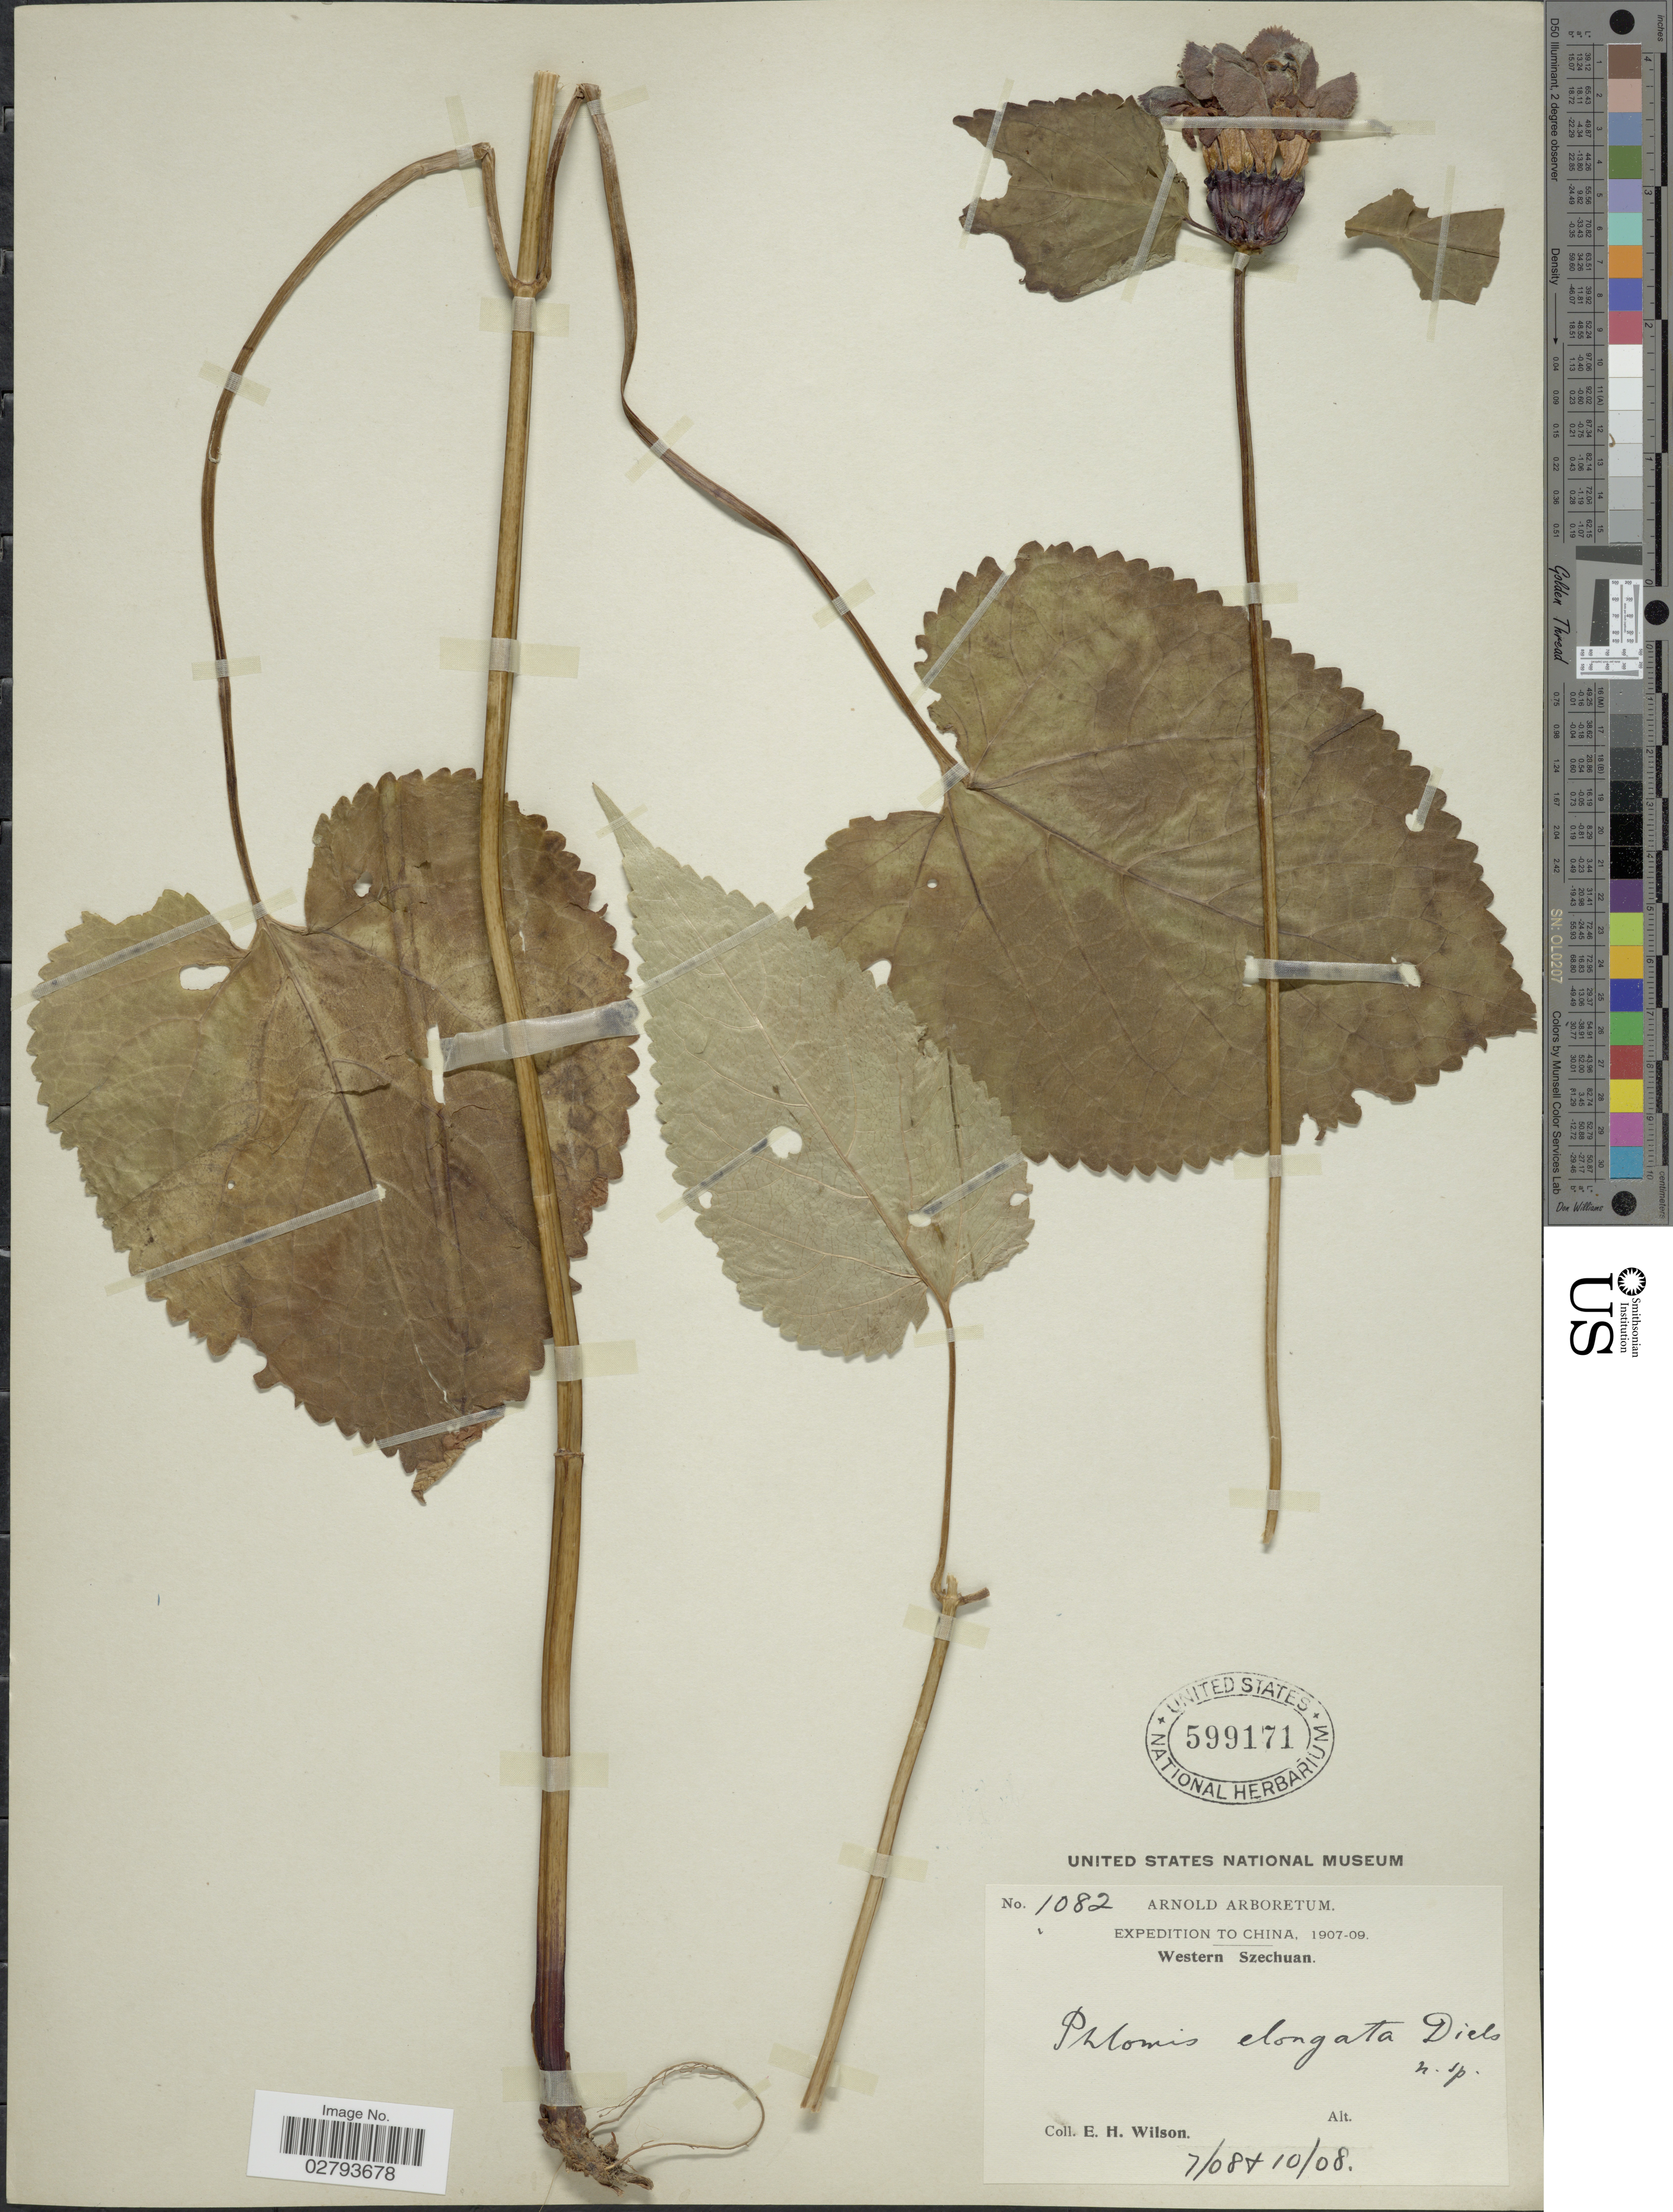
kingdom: Plantae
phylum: Tracheophyta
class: Magnoliopsida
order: Lamiales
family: Lamiaceae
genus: Phlomis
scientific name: Phlomis elongata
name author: Hand.-Mazz.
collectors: E. Wilson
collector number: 1082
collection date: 1908-07/1908-10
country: China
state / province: Sichuan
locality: Western Szechuan.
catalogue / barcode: US 599171